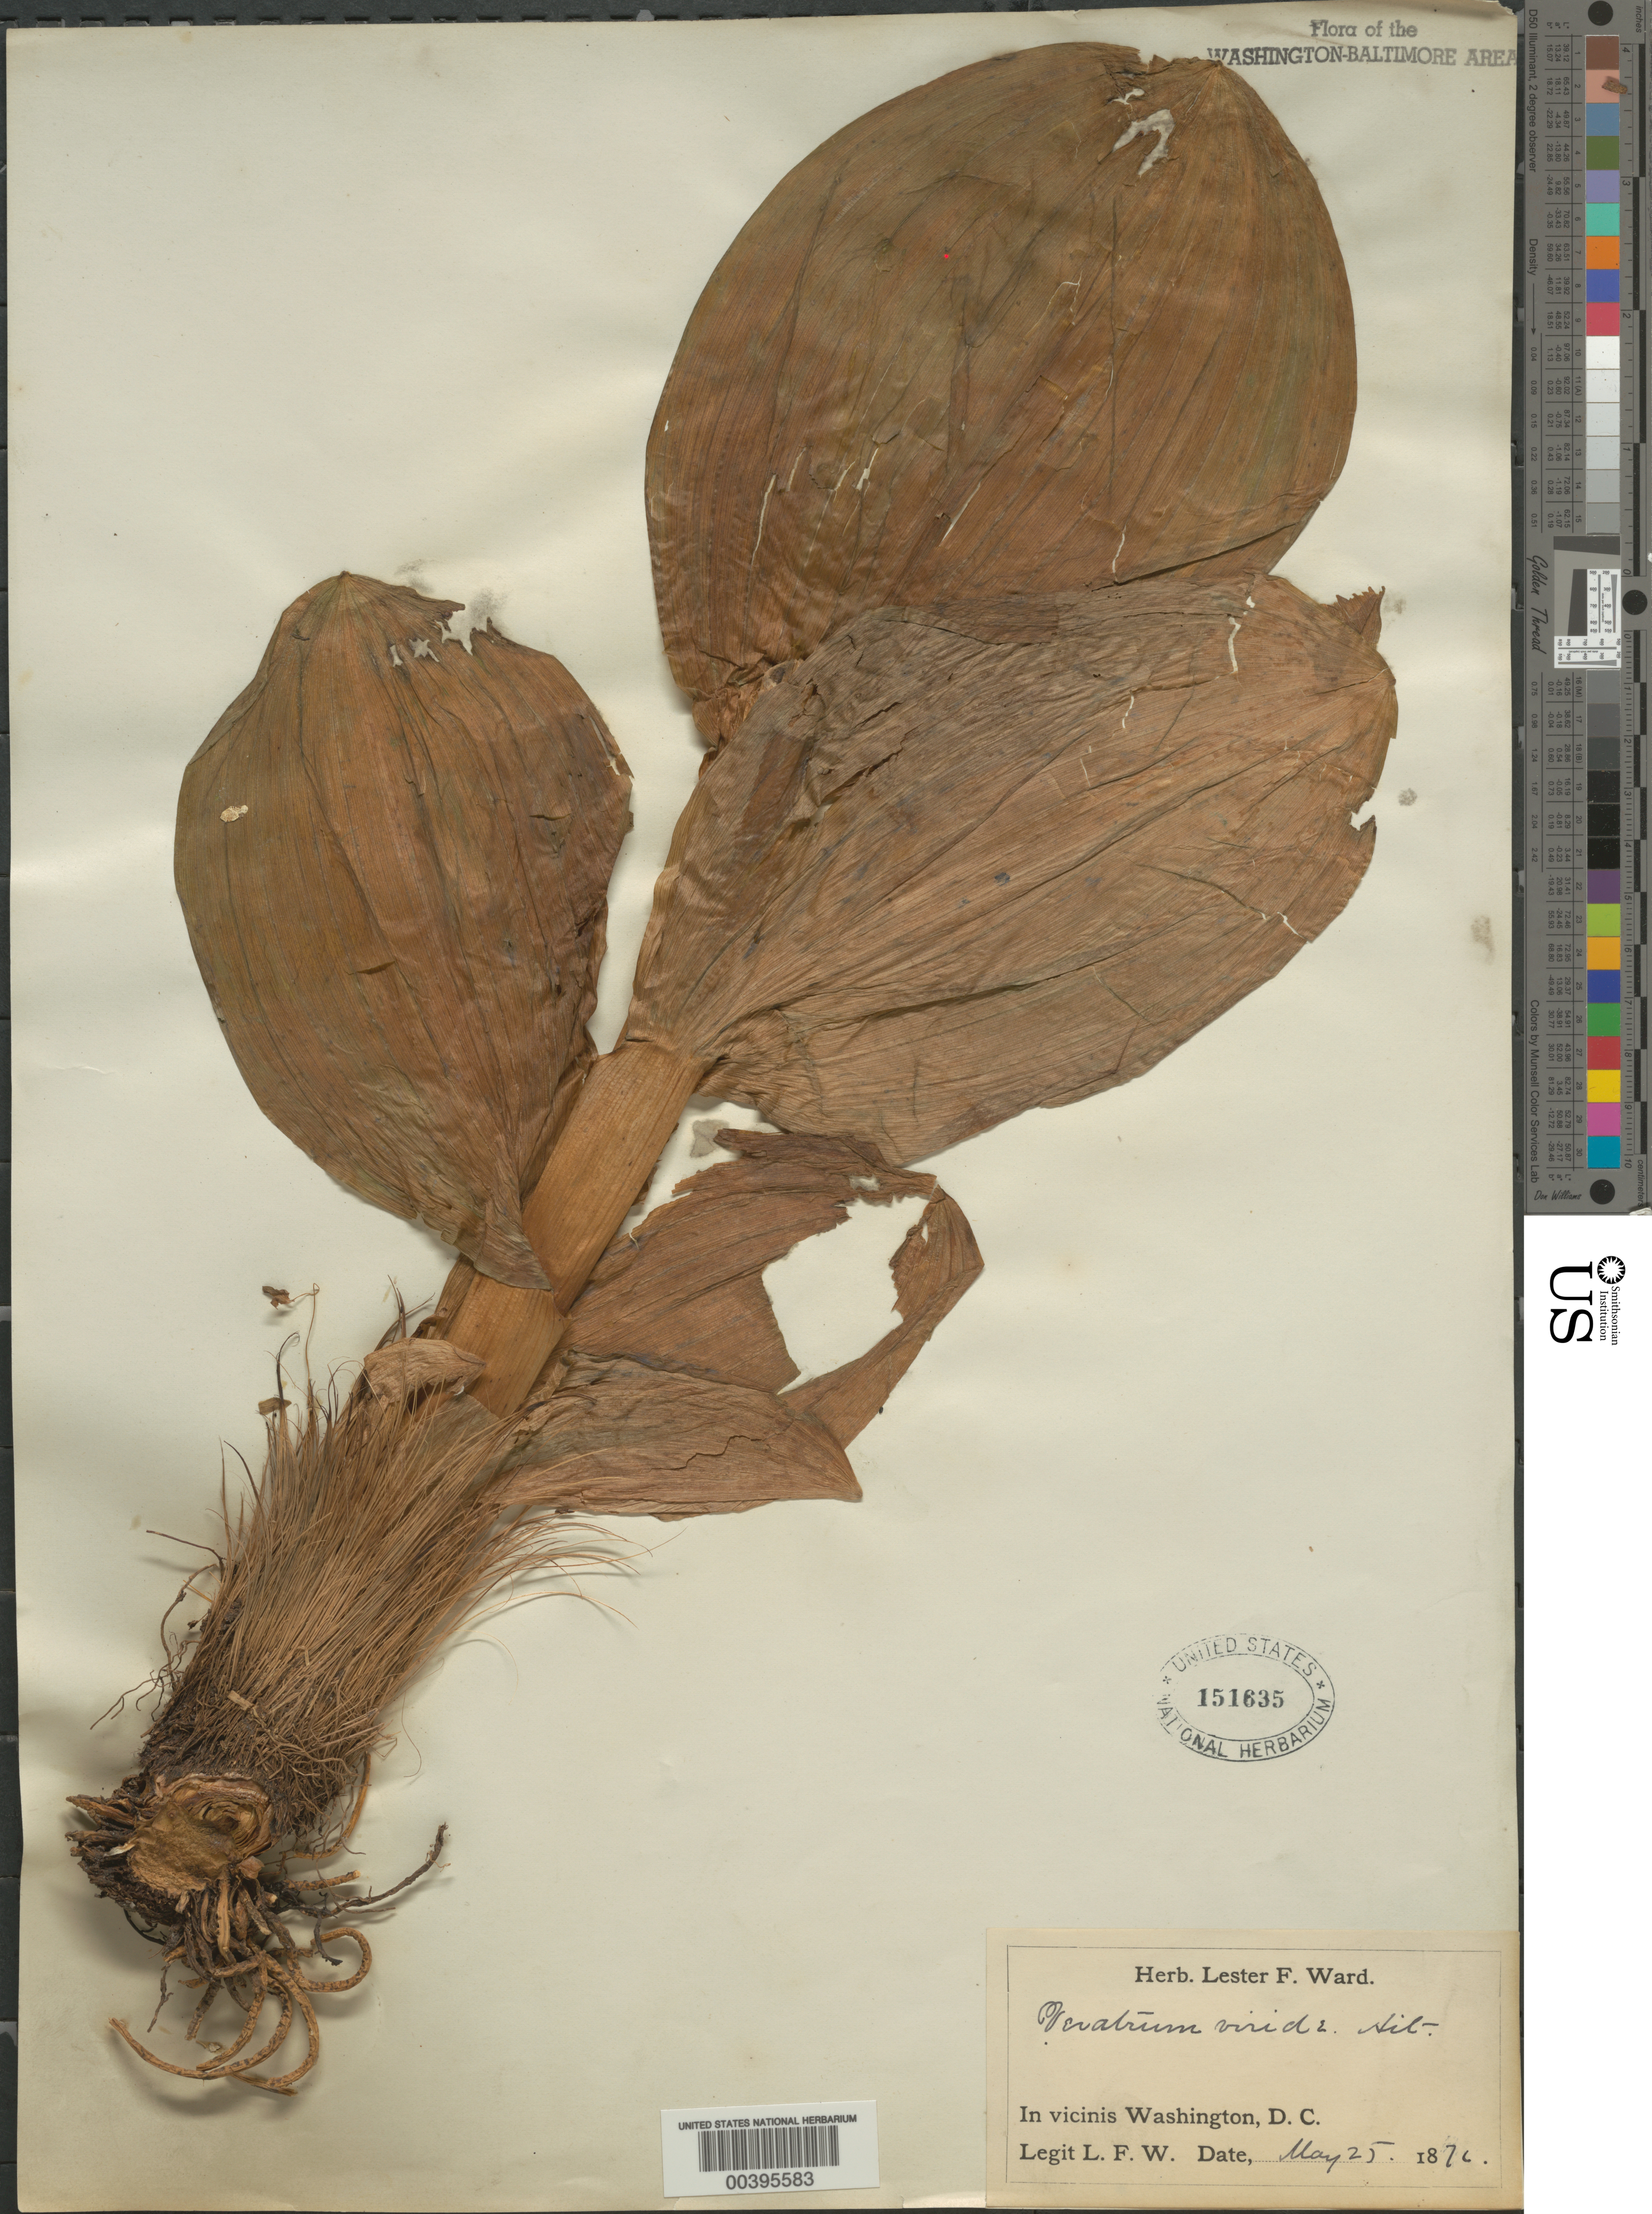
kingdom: Plantae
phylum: Tracheophyta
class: Liliopsida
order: Liliales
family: Melanthiaceae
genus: Veratrum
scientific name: Veratrum viride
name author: Aiton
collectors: L. F. Ward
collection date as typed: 25 May 1876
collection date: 1876-05-25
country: United States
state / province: District of Columbia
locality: Vicinity of Washington, DC.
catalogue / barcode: US 151635